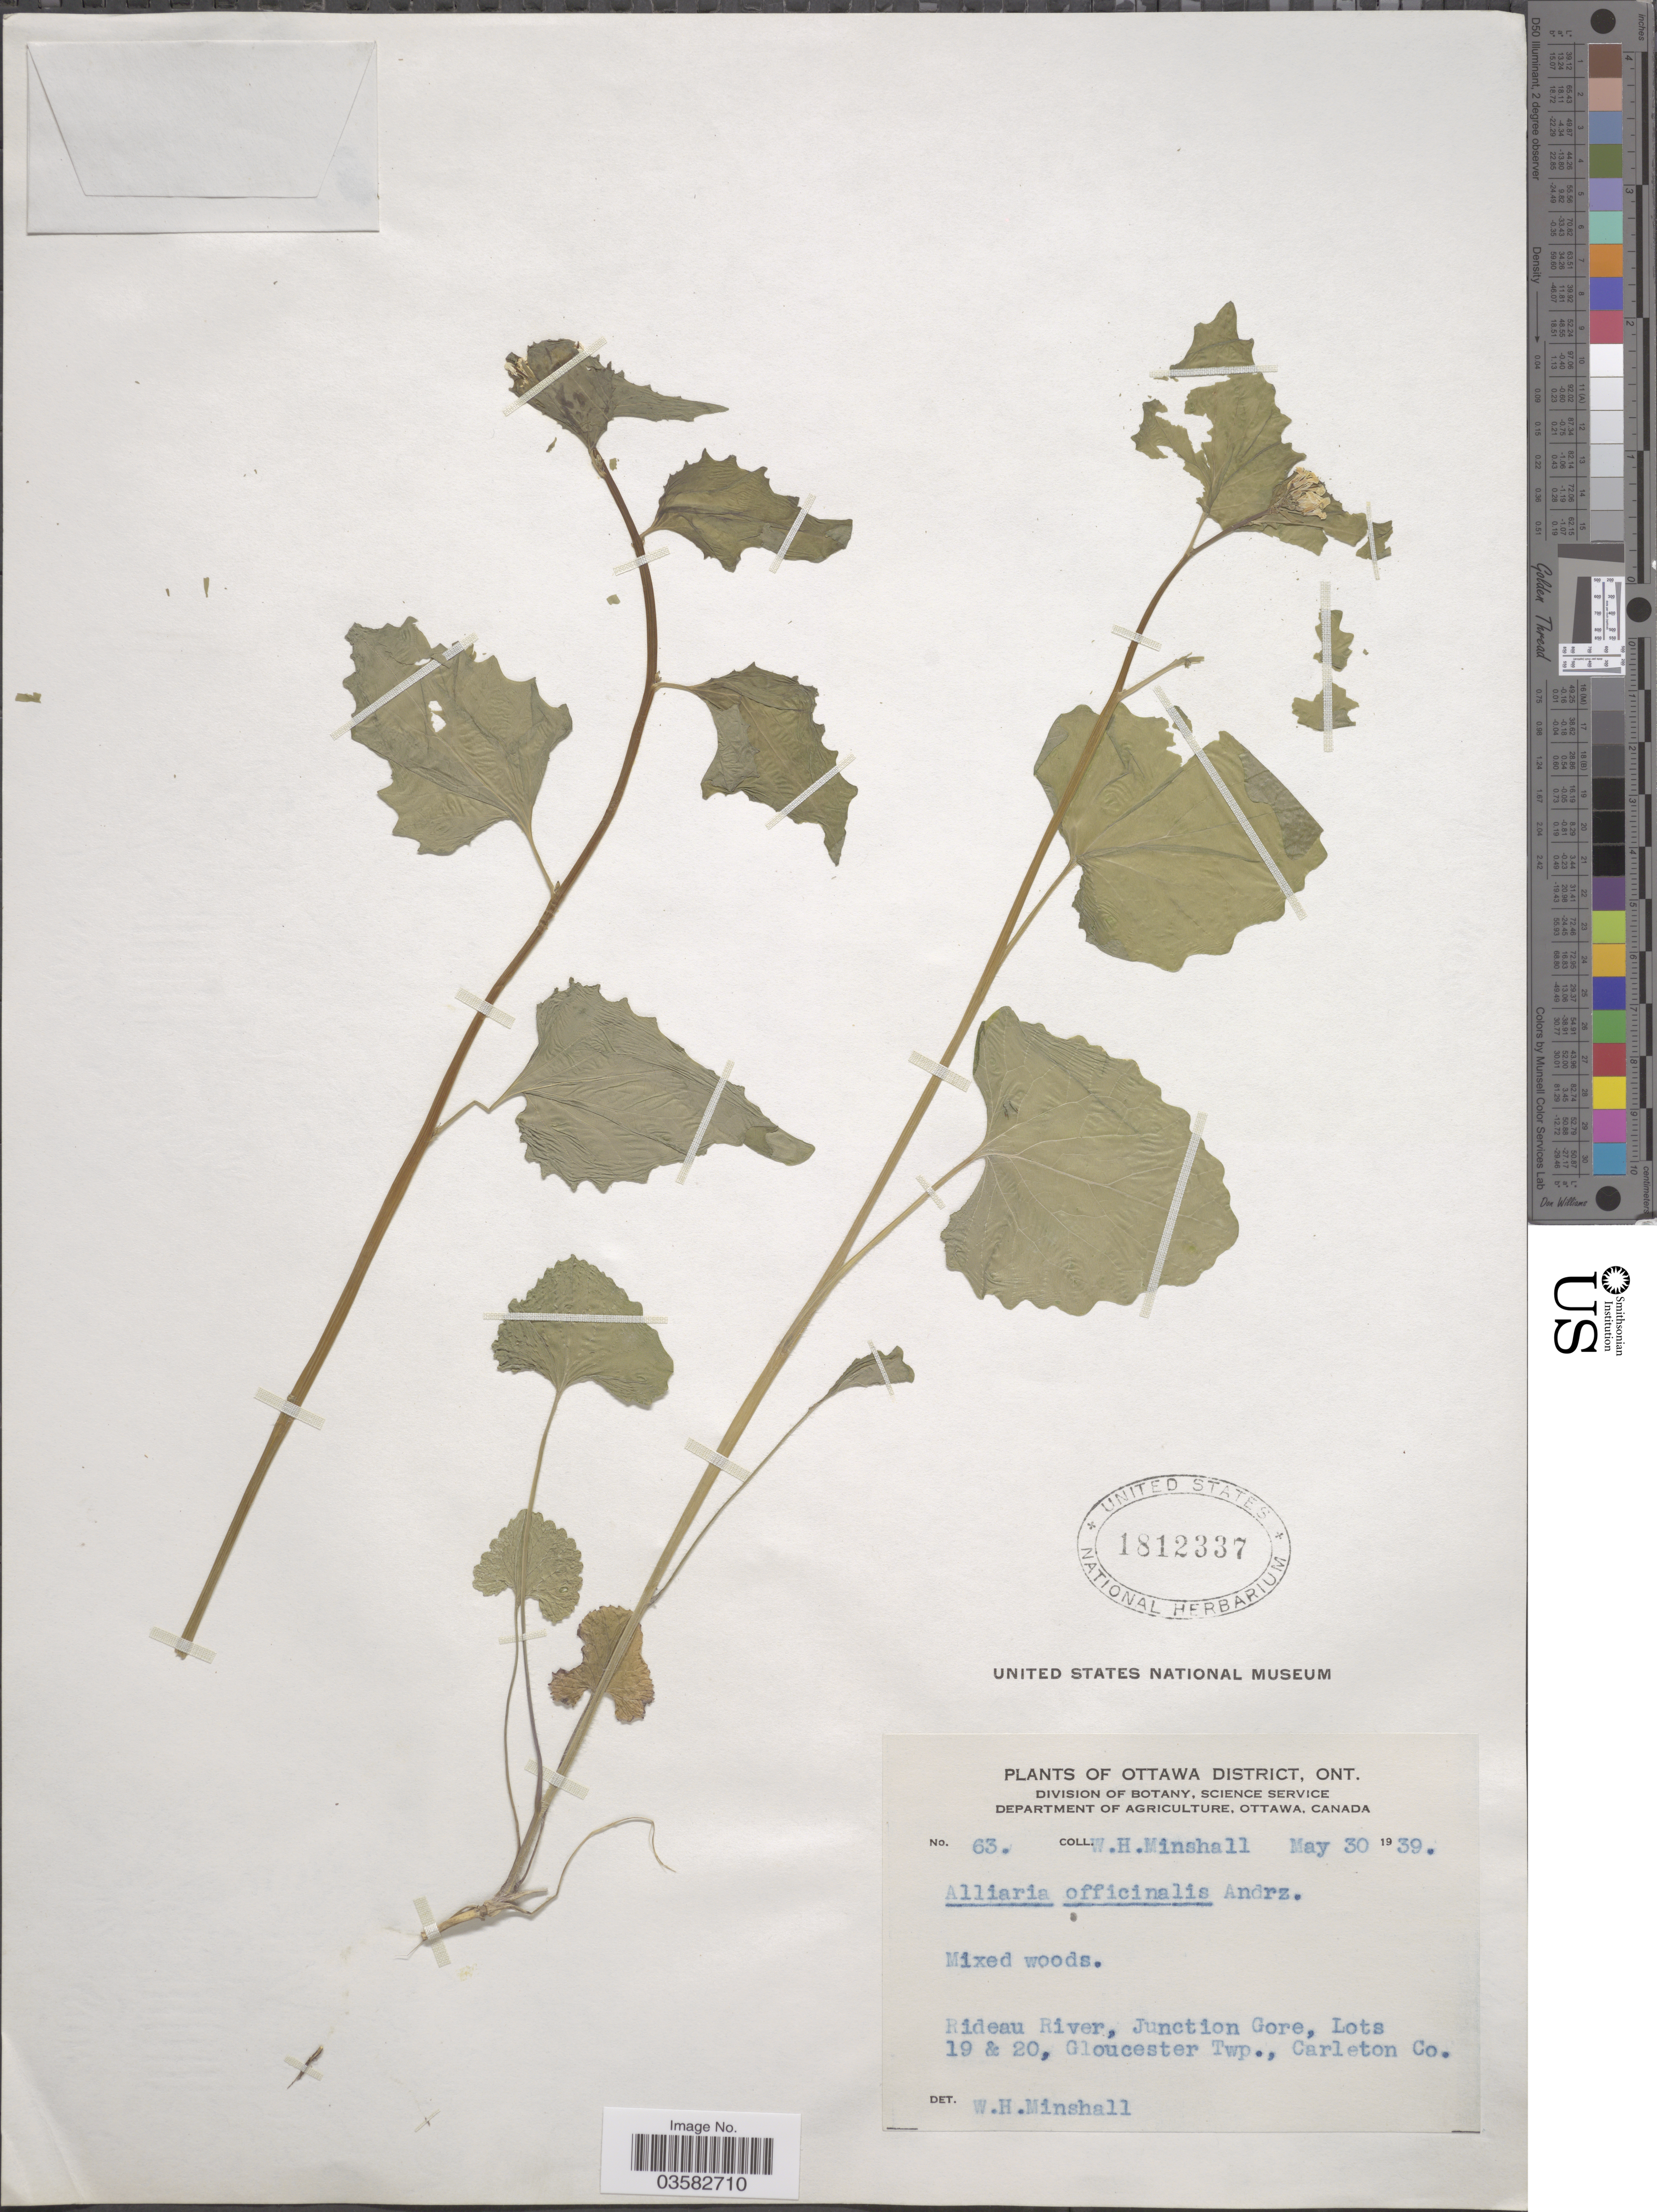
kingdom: Plantae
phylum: Tracheophyta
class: Magnoliopsida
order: Brassicales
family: Brassicaceae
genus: Alliaria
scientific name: Alliaria officinalis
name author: Andrz. ex DC.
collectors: W. Minshall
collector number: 63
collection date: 1939-05-30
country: Canada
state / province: Ontario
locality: Ottawa District. Rideau River, Junction Gore, Lots 19 & 20, Gloucester Twp., Carleton Co.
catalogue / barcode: US 1812337